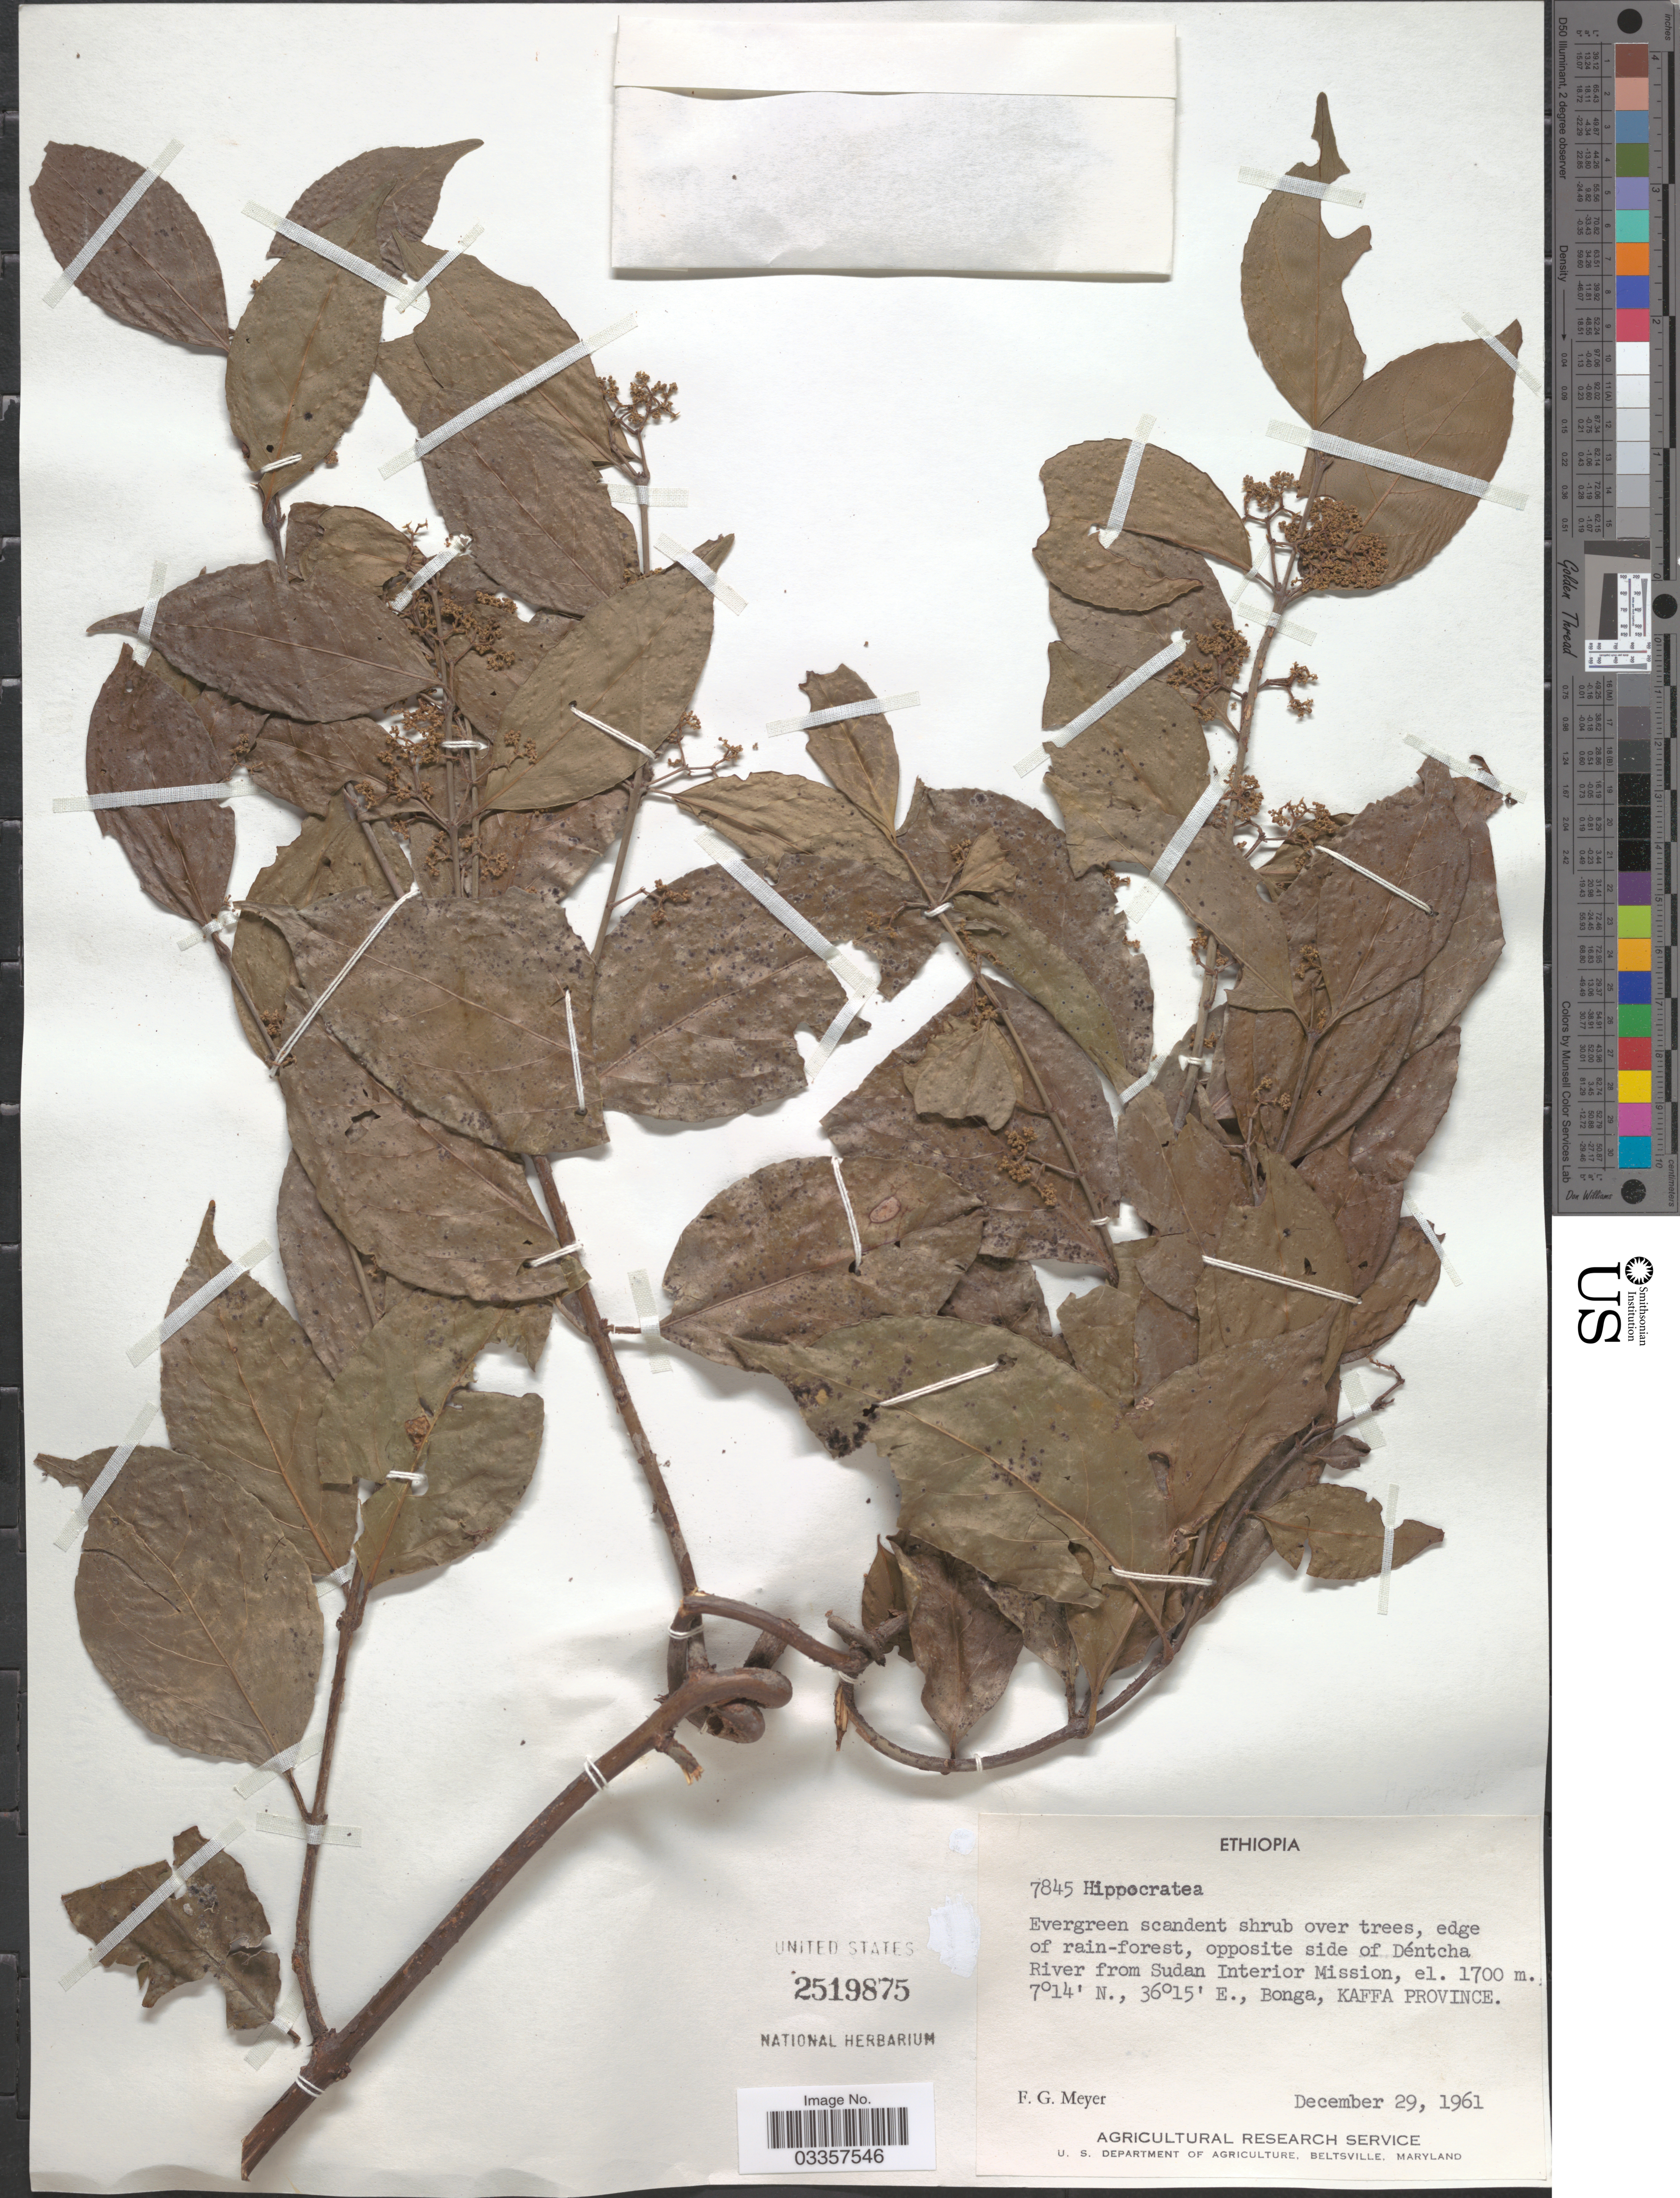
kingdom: Plantae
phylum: Tracheophyta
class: Magnoliopsida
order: Celastrales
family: Celastraceae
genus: Hippocratea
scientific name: Hippocratea sp.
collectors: F. G. Meyer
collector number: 7845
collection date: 1961-12-29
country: Ethiopia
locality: Opposite side of Déntcha River from Sudan Interior Mission, Bonga, Kaffa Province.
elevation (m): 1700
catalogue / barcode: US 2519875